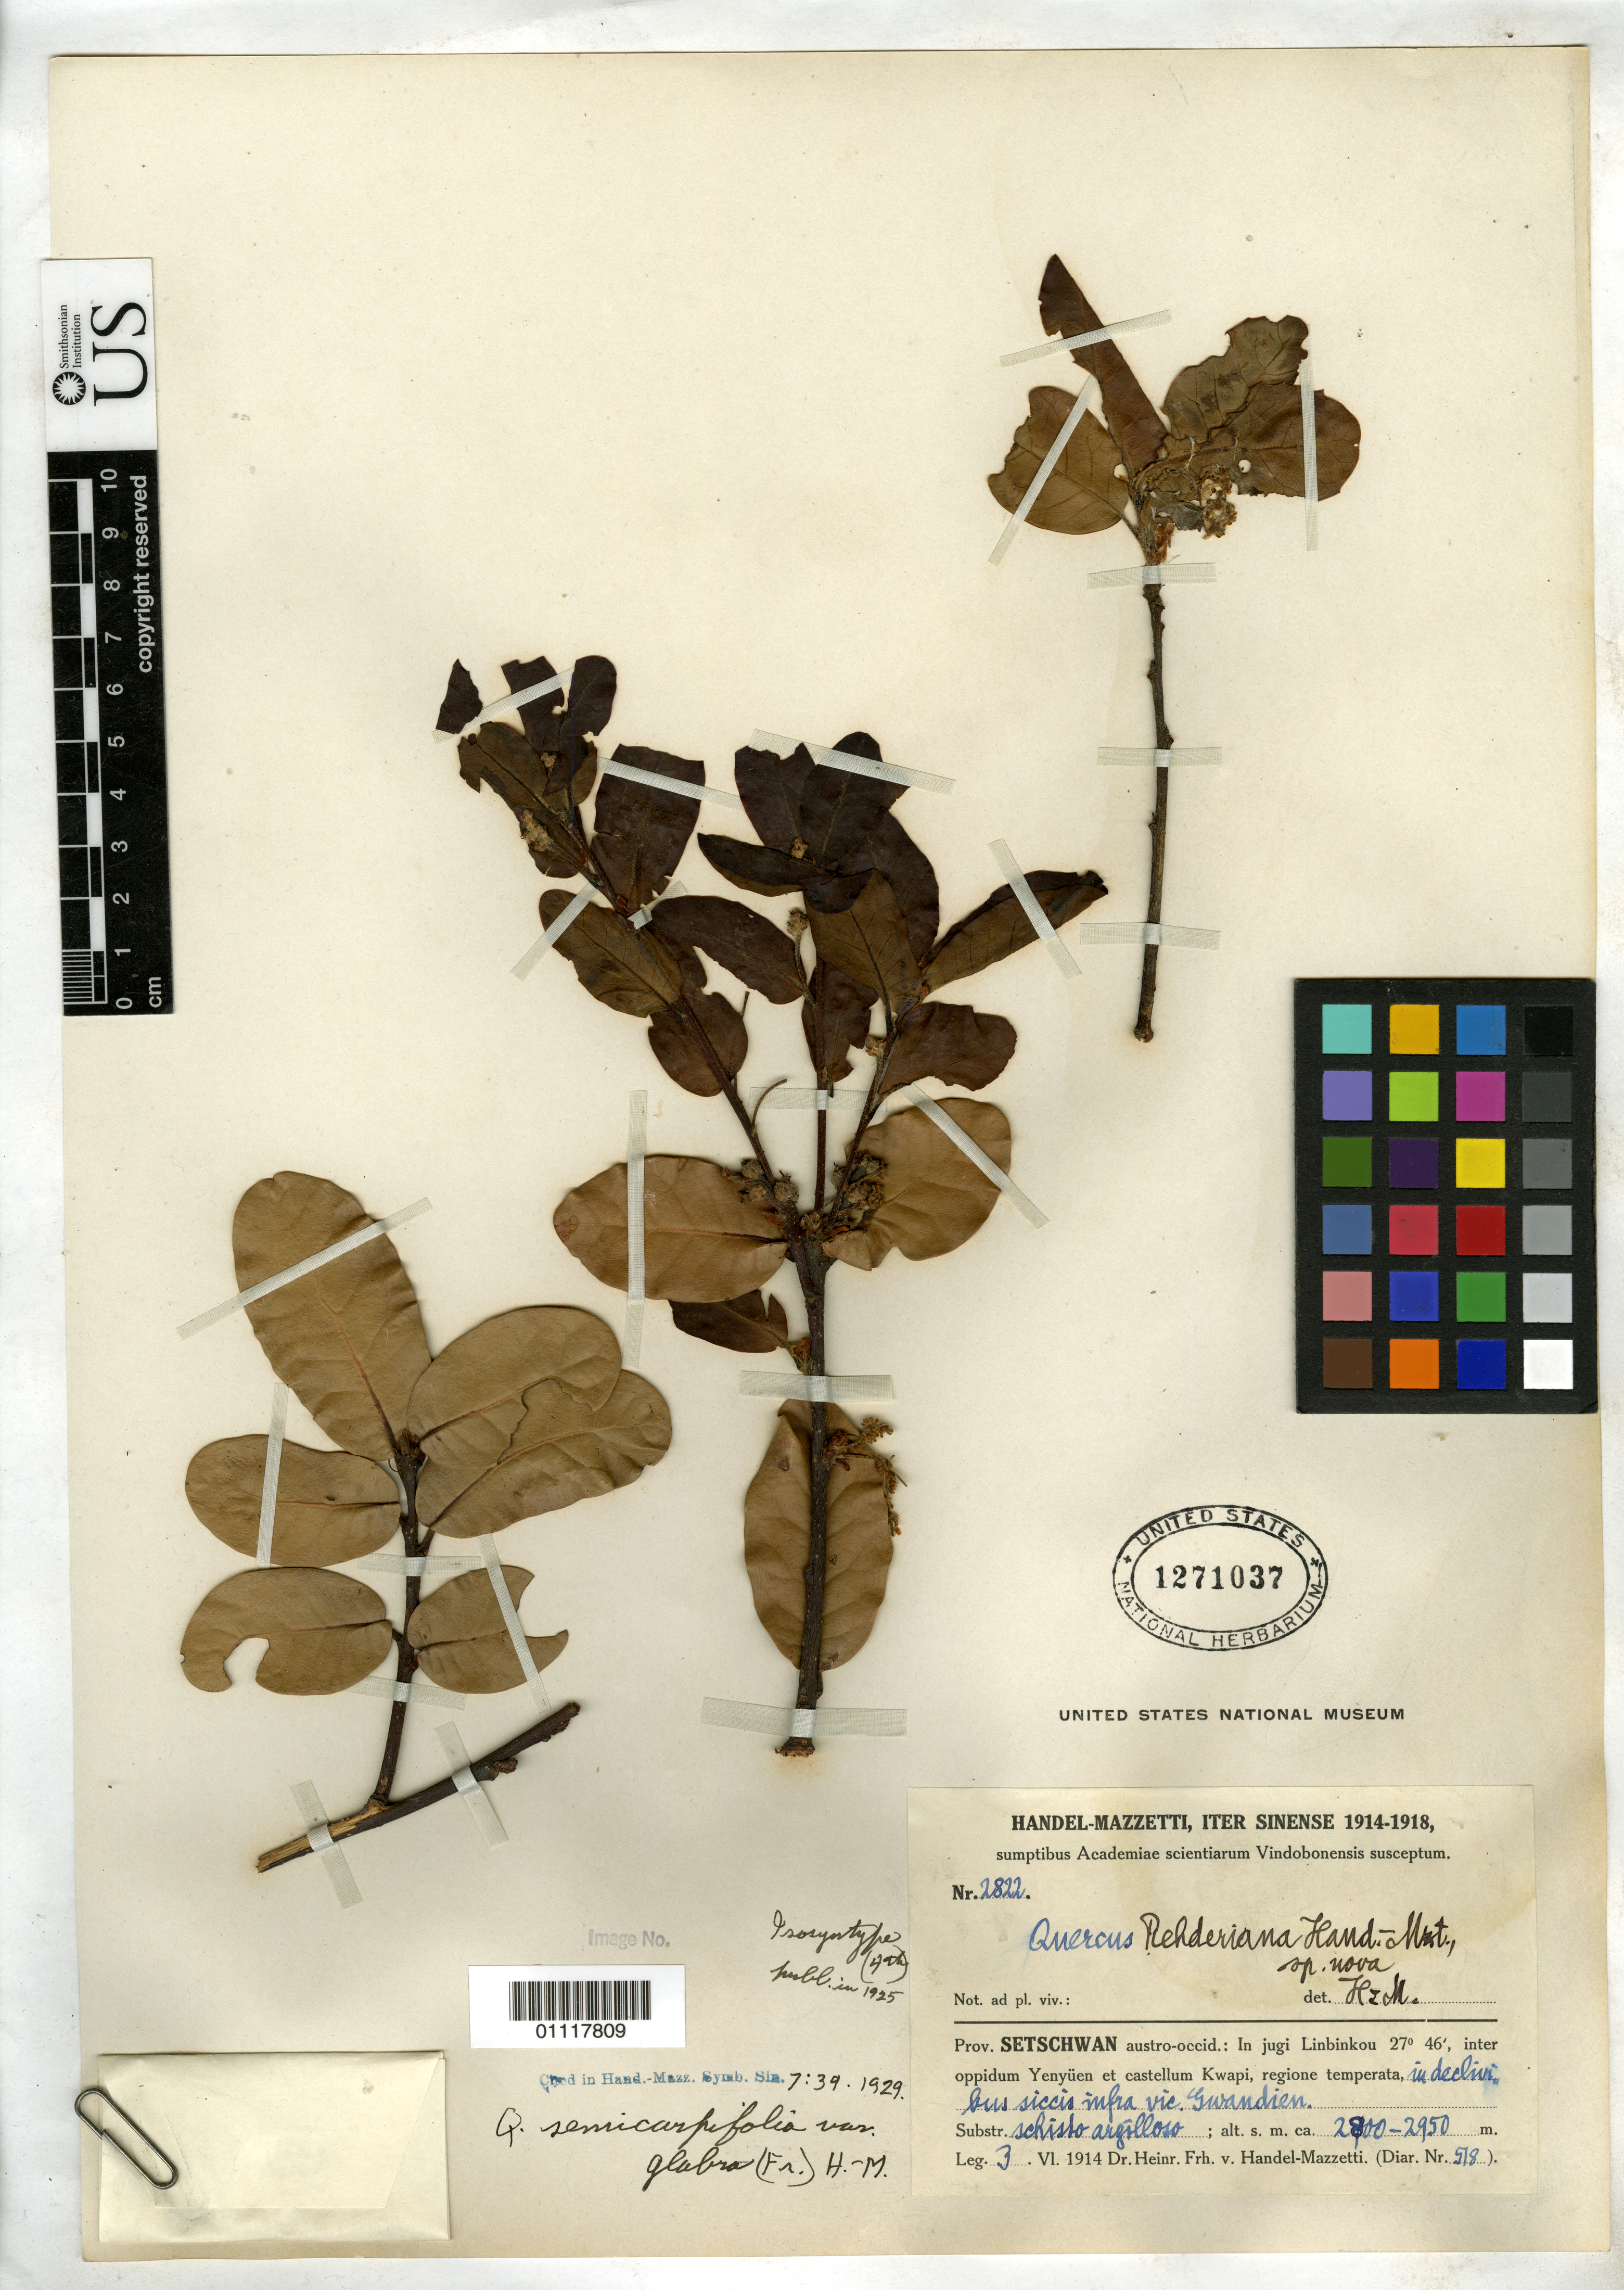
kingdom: Plantae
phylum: Tracheophyta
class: Magnoliopsida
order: Fagales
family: Fagaceae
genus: Quercus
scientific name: Quercus rehderiana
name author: Hand.-Mazz.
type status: Isosyntype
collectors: H. Handel-Mazzetti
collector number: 2822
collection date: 1914-06-03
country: China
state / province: Sichuan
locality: Setshwan, In jugi Linbinkou, inter oppidum Yenyuen, et castellum Kwapi, Gwandien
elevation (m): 2800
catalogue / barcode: US 1271037